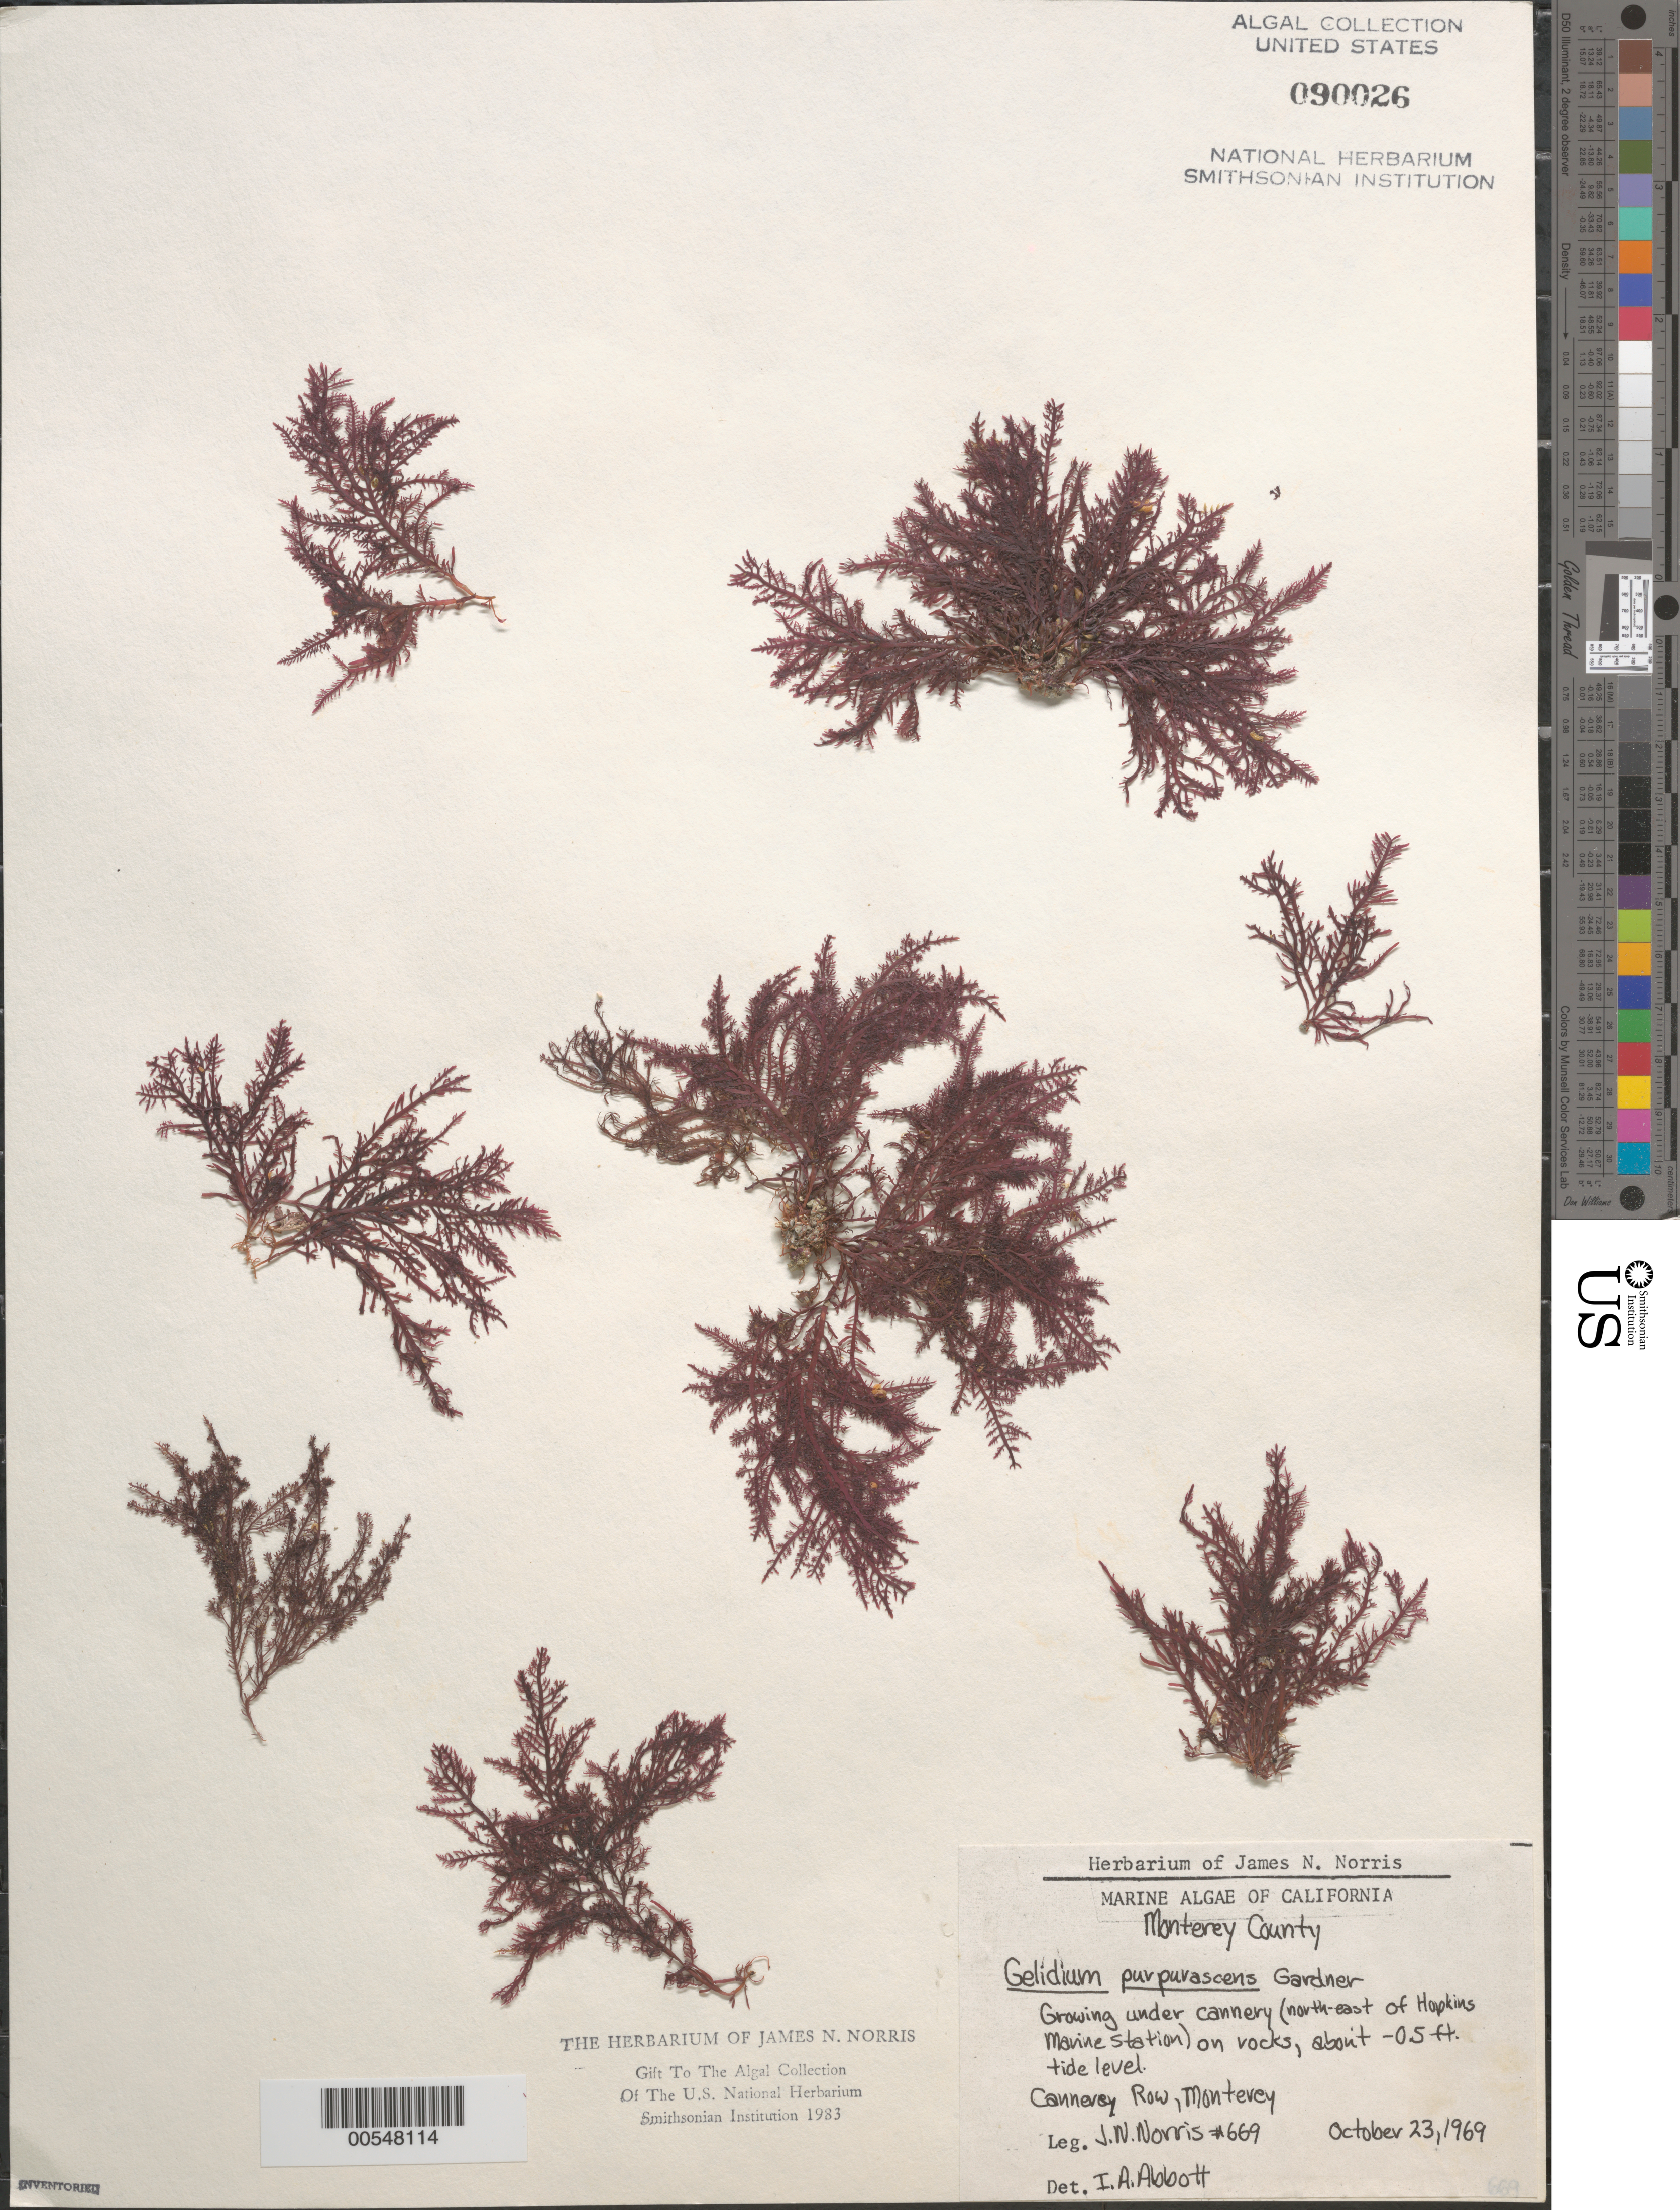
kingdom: Plantae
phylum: Rhodophyta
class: Florideophyceae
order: Gelidiales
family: Gelidiaceae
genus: Gelidium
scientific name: Gelidium purpurascens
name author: N.L. Gardner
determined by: Abbott, Isabella A.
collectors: J. N. Norris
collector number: JN-669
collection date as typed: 23 Oct 1969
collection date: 1969-10-23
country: United States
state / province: California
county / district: Monterey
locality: Cannery Row, Monterey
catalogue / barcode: US 90026